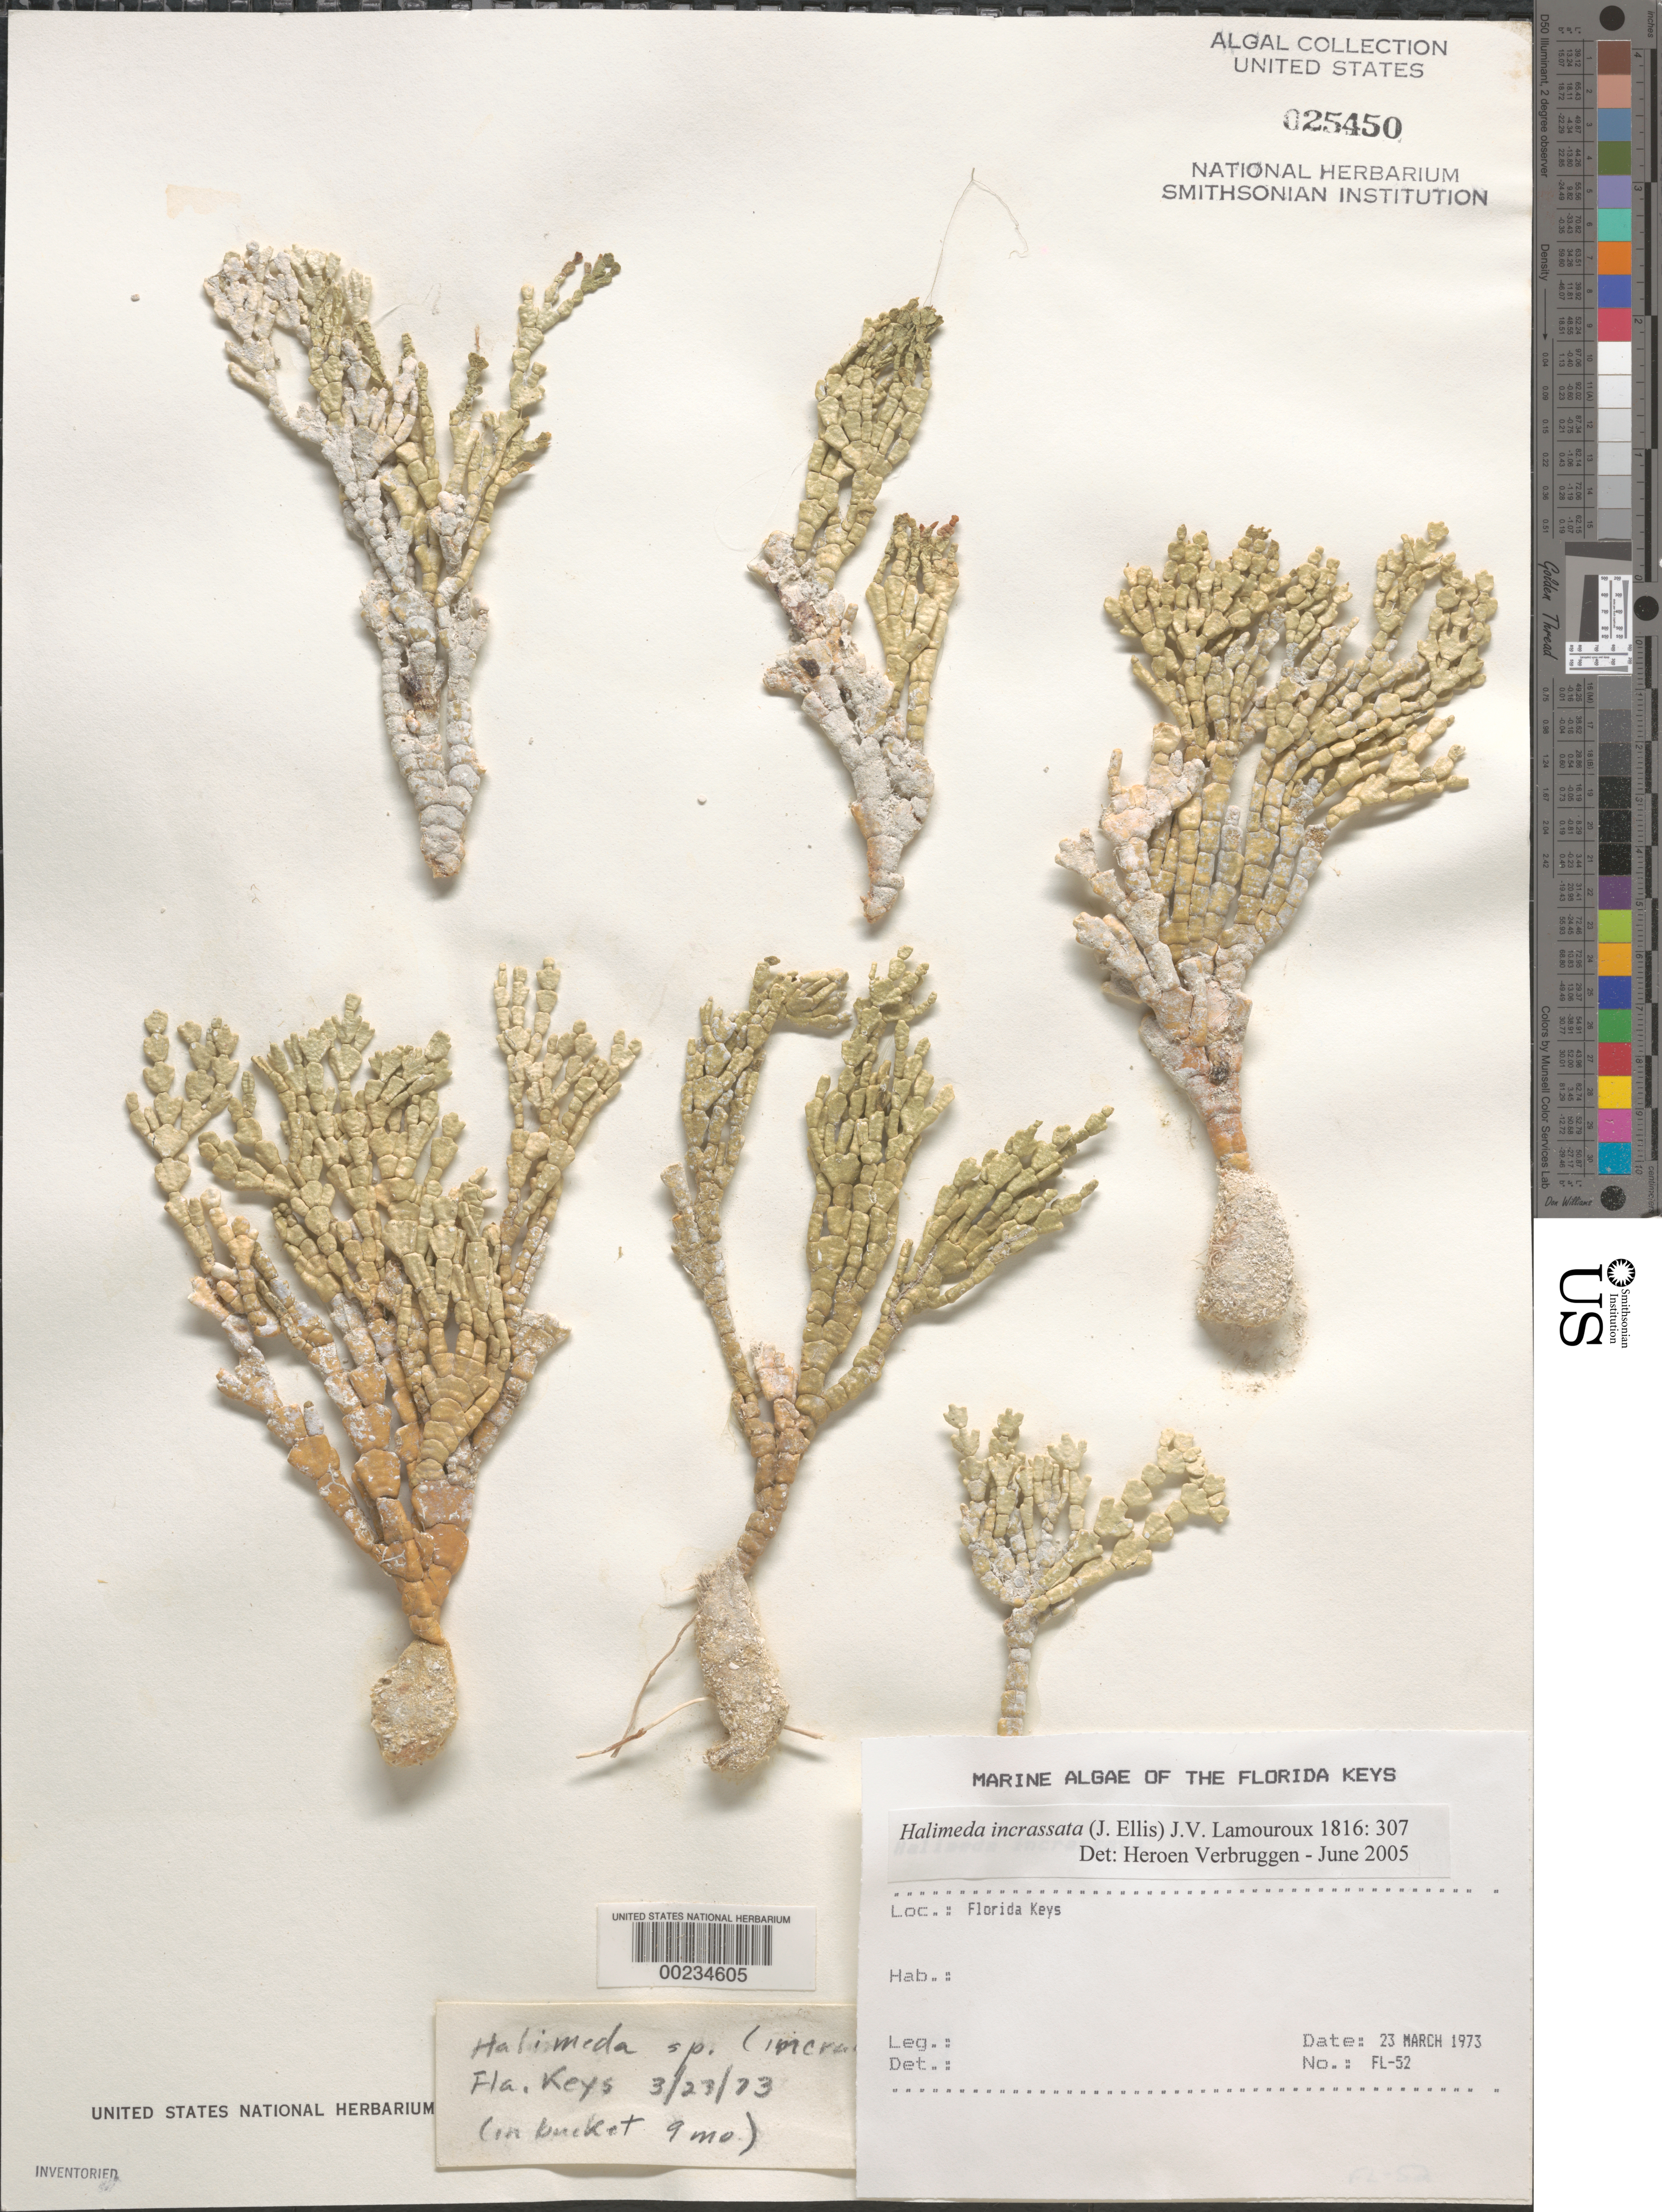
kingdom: Plantae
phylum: Chlorophyta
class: Ulvophyceae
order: Bryopsidales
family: Halimedaceae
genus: Halimeda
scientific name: Halimeda incrassata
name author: (J. Ellis) J.V.Lamouroux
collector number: FL-52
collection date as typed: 23 Mar 1973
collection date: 1973-03-23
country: United States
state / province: Florida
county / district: Monroe County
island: Florida Keys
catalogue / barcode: US 25450